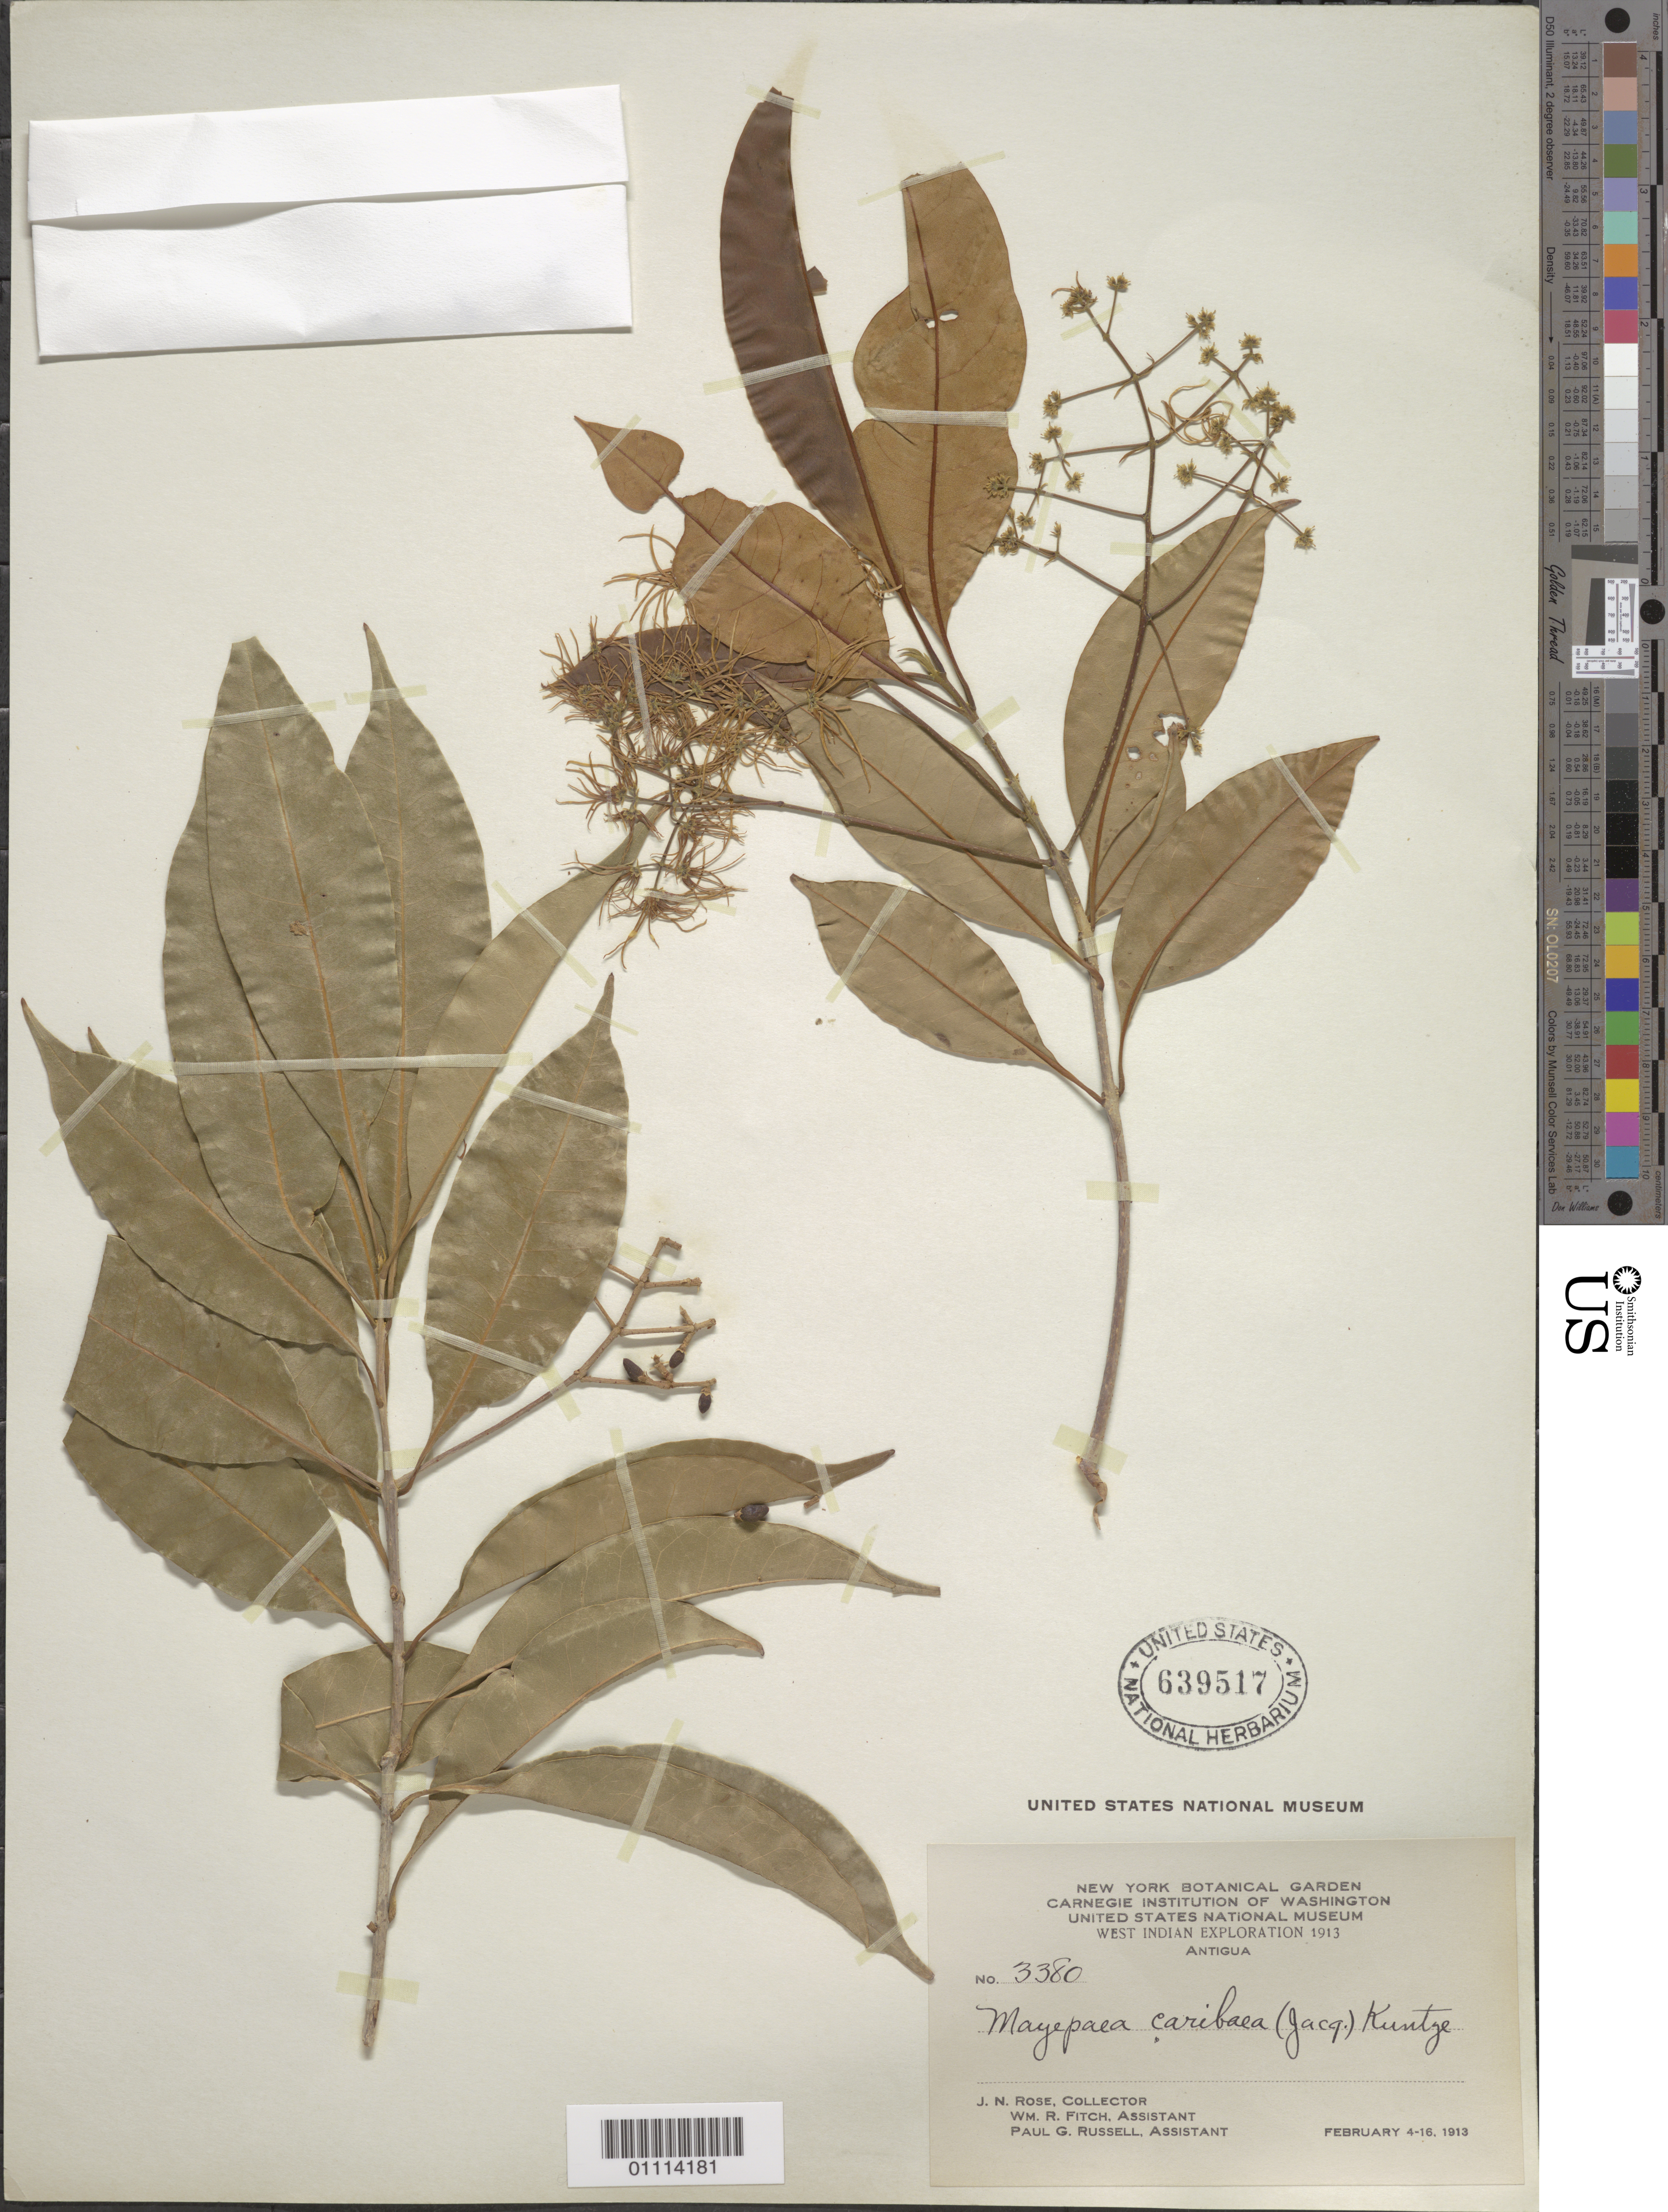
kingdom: Plantae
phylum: Tracheophyta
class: Magnoliopsida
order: Lamiales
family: Oleaceae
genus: Chionanthus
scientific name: Chionanthus compactus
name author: Sw.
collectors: J. N. Rose, W. R. Fitch & P. G. Russell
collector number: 3380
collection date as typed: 04 Feb 1913 to 16 Feb 1913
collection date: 1913-02-04/1913-02-16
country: Antigua and Barbuda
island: Antigua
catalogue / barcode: US 639517